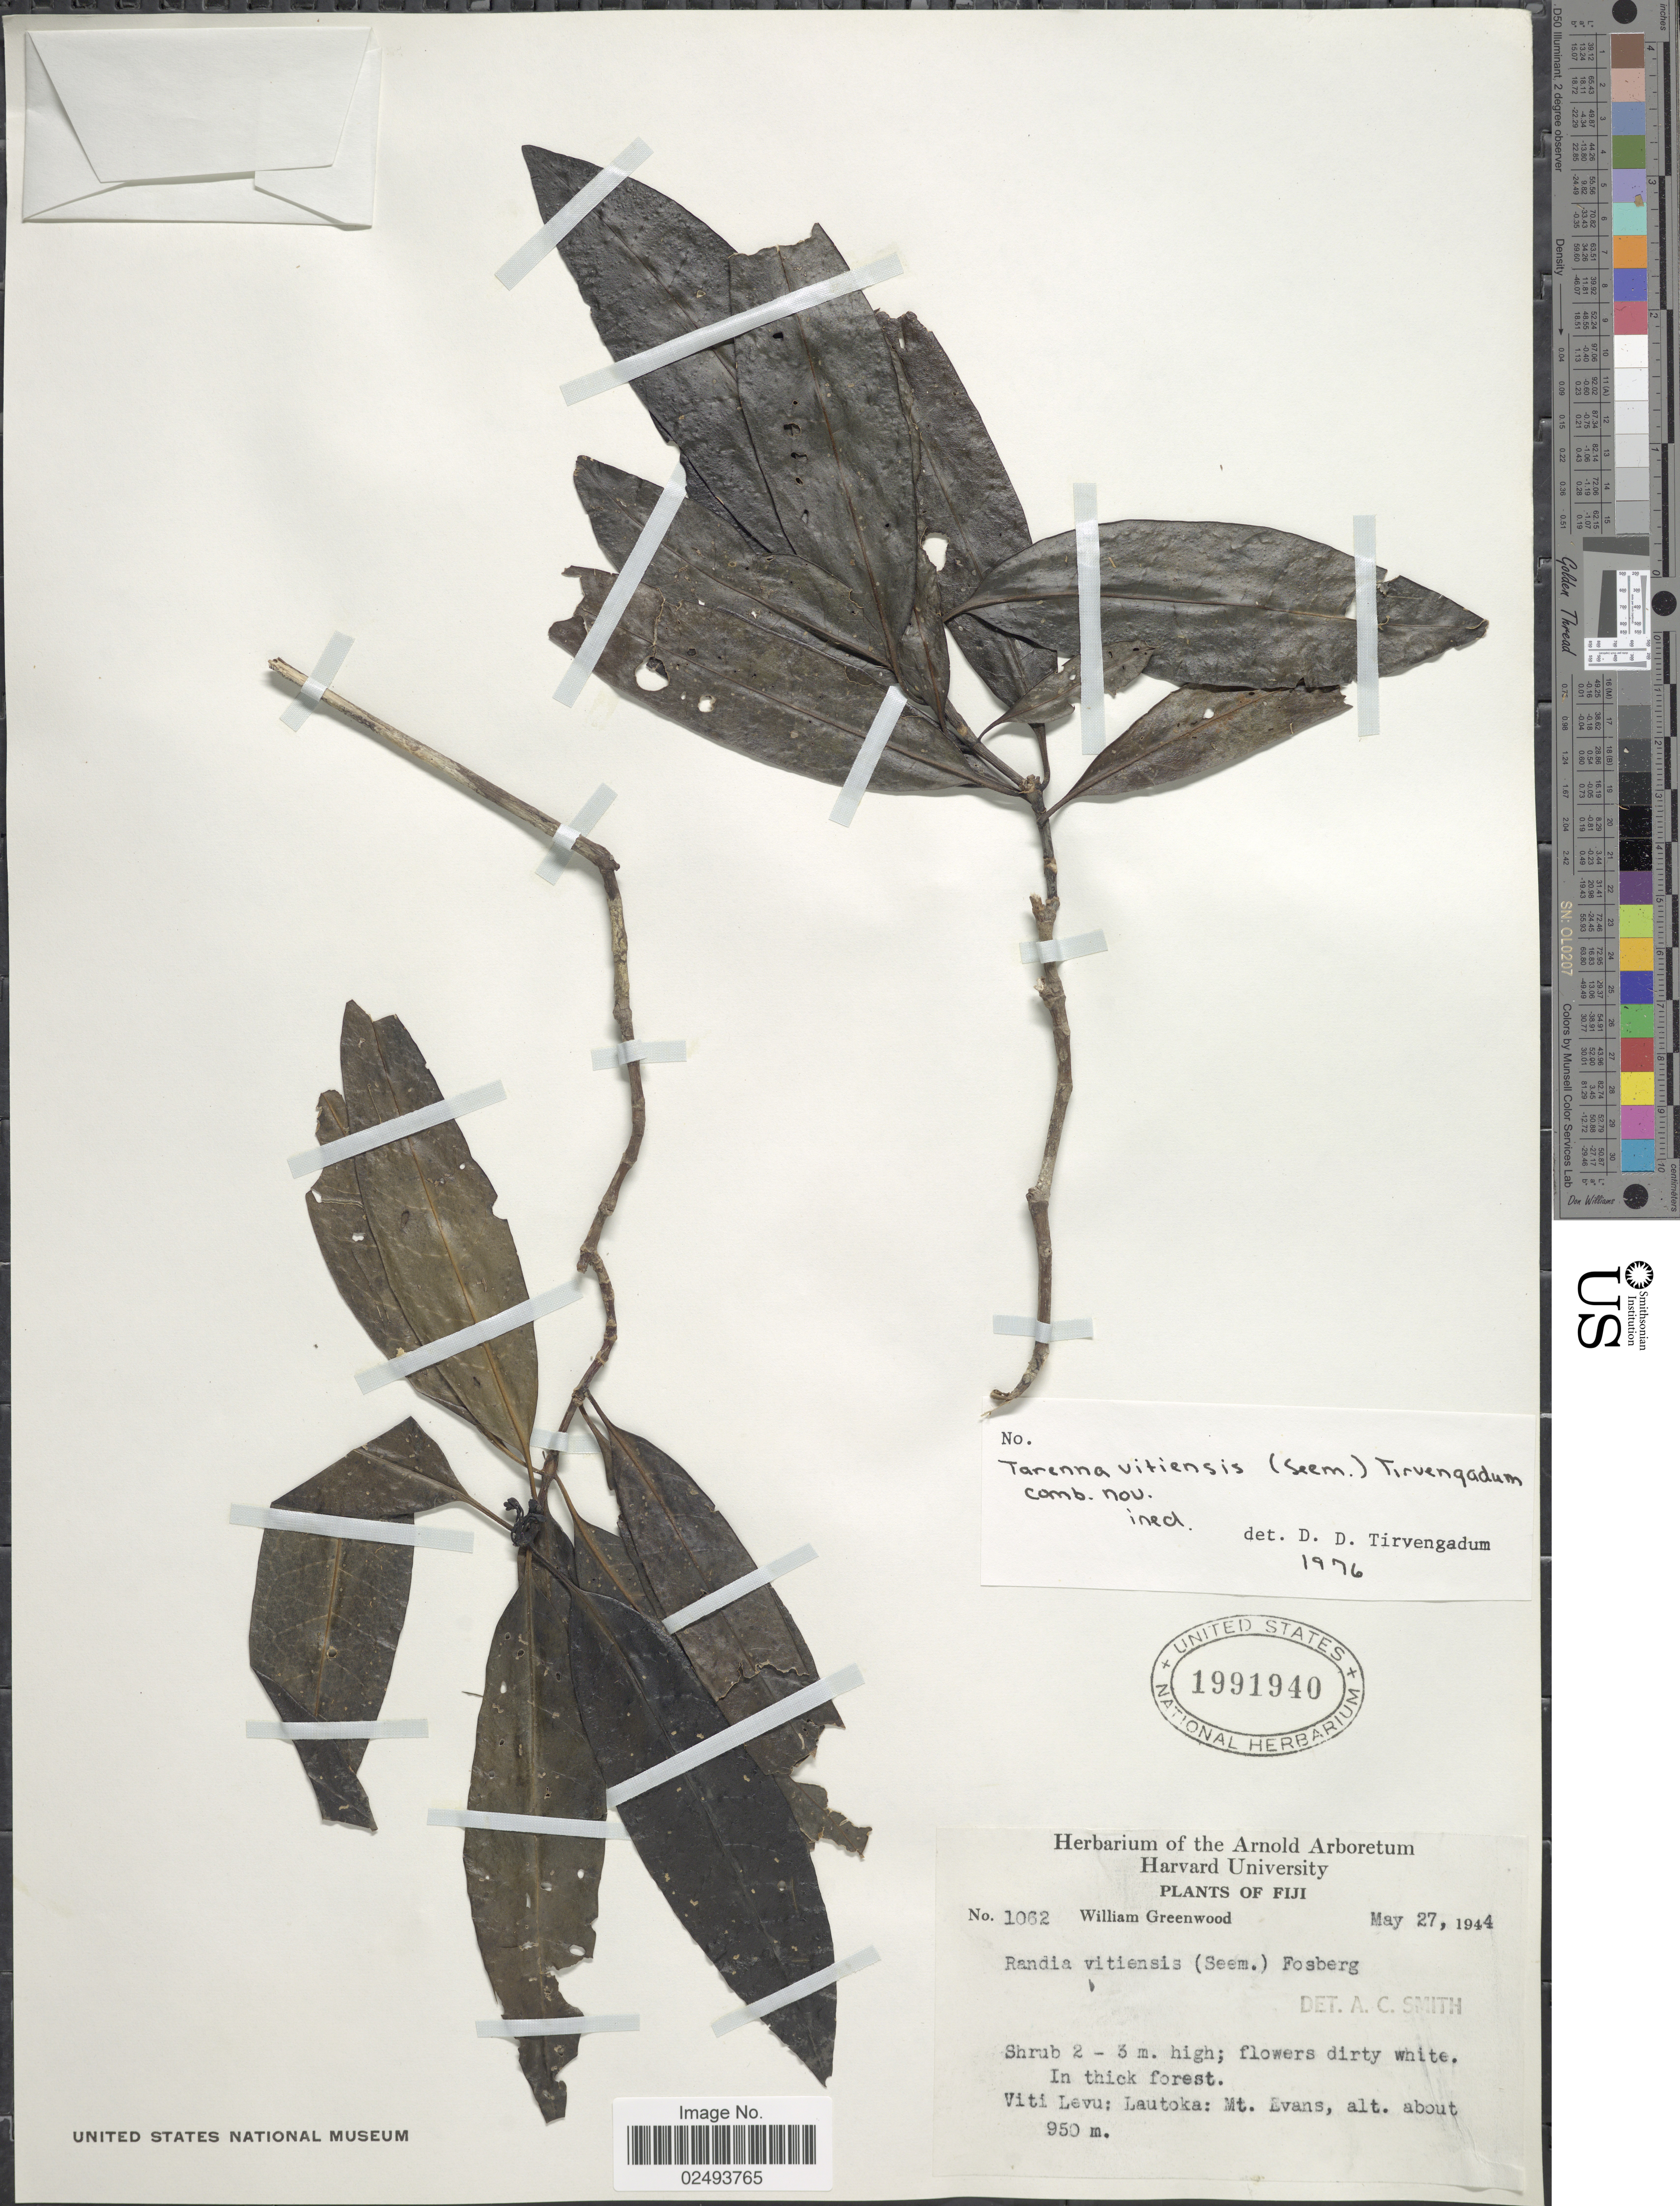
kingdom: Plantae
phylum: Tracheophyta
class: Magnoliopsida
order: Gentianales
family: Rubiaceae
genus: Tarenna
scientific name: Tarenna vitiensis (Seem.) Tirveng. comb. nov. ined.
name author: Craib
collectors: W. Greenwood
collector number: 1062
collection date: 1944-05-27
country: Fiji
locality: Viti Levu: Lautoka, Mt. Evans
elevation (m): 950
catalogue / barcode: US 1991940